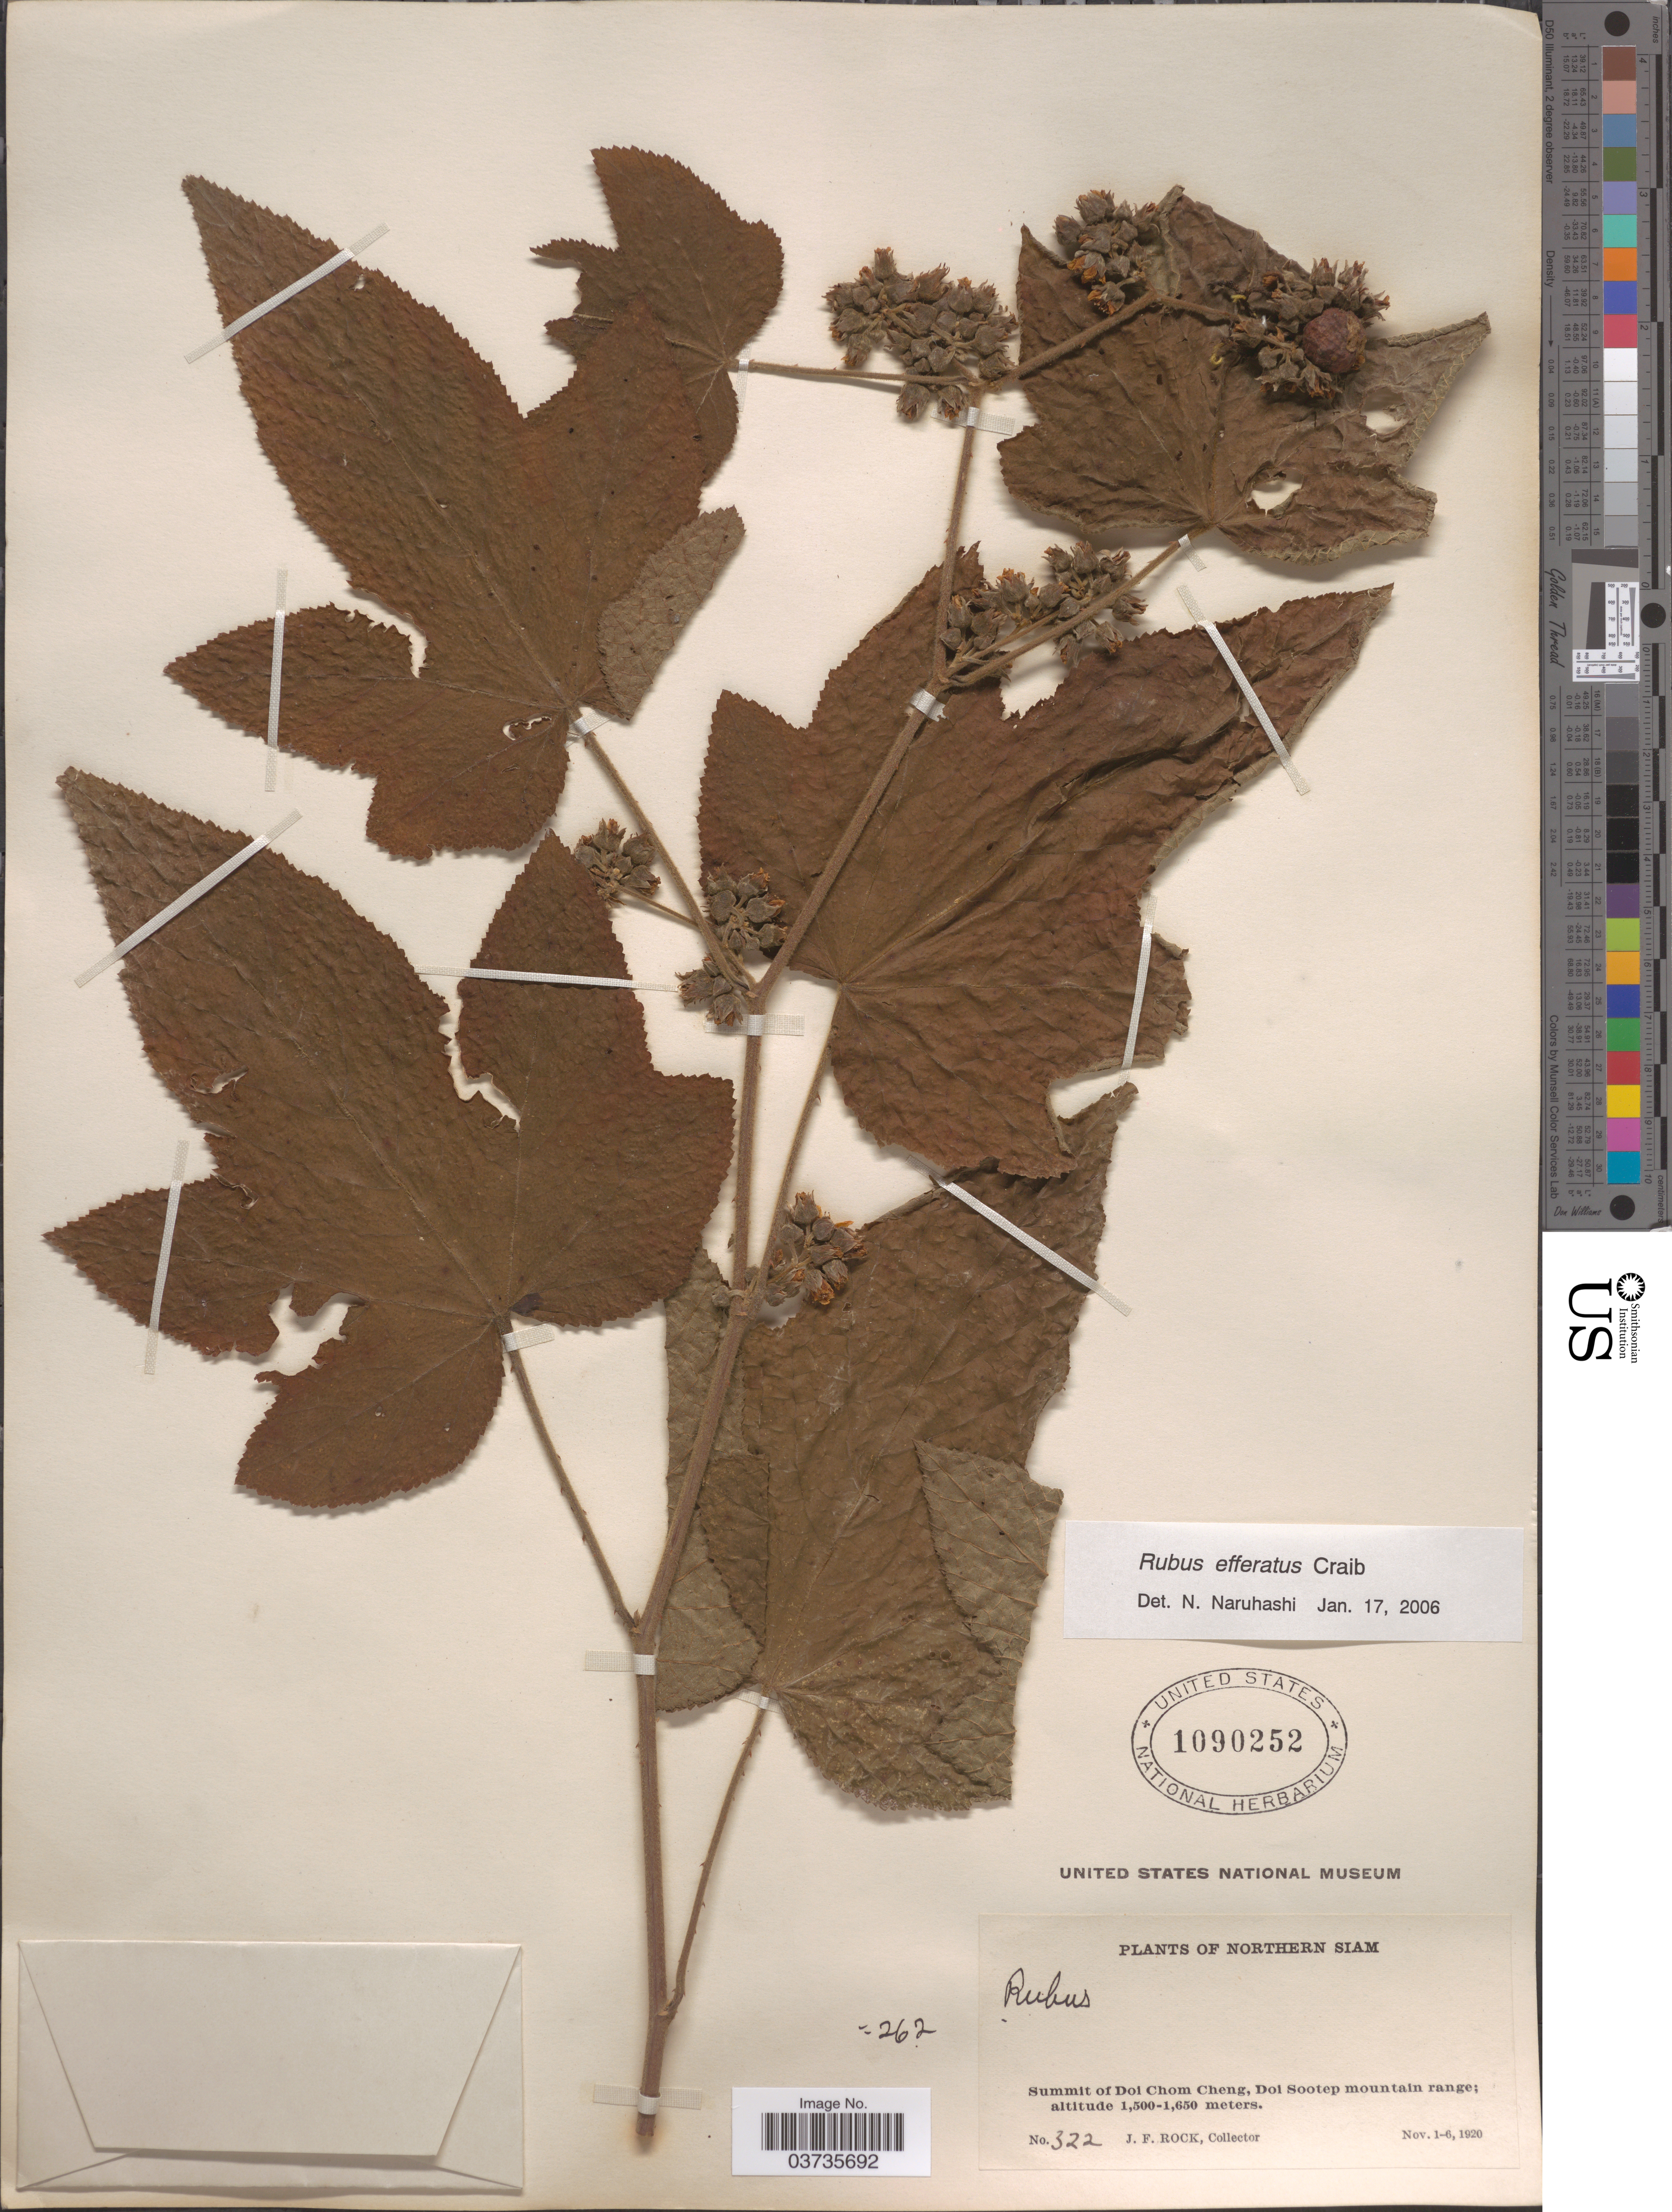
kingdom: Plantae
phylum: Tracheophyta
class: Magnoliopsida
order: Rosales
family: Rosaceae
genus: Rubus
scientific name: Rubus effertus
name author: L.H. Bailey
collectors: J. Rock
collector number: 322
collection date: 1920-11-01/1920-11-06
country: Thailand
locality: Northern Siam. Summit of Doi Chom Cheng, Doi Sootep mountain range.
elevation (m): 1500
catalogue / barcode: US 1090252